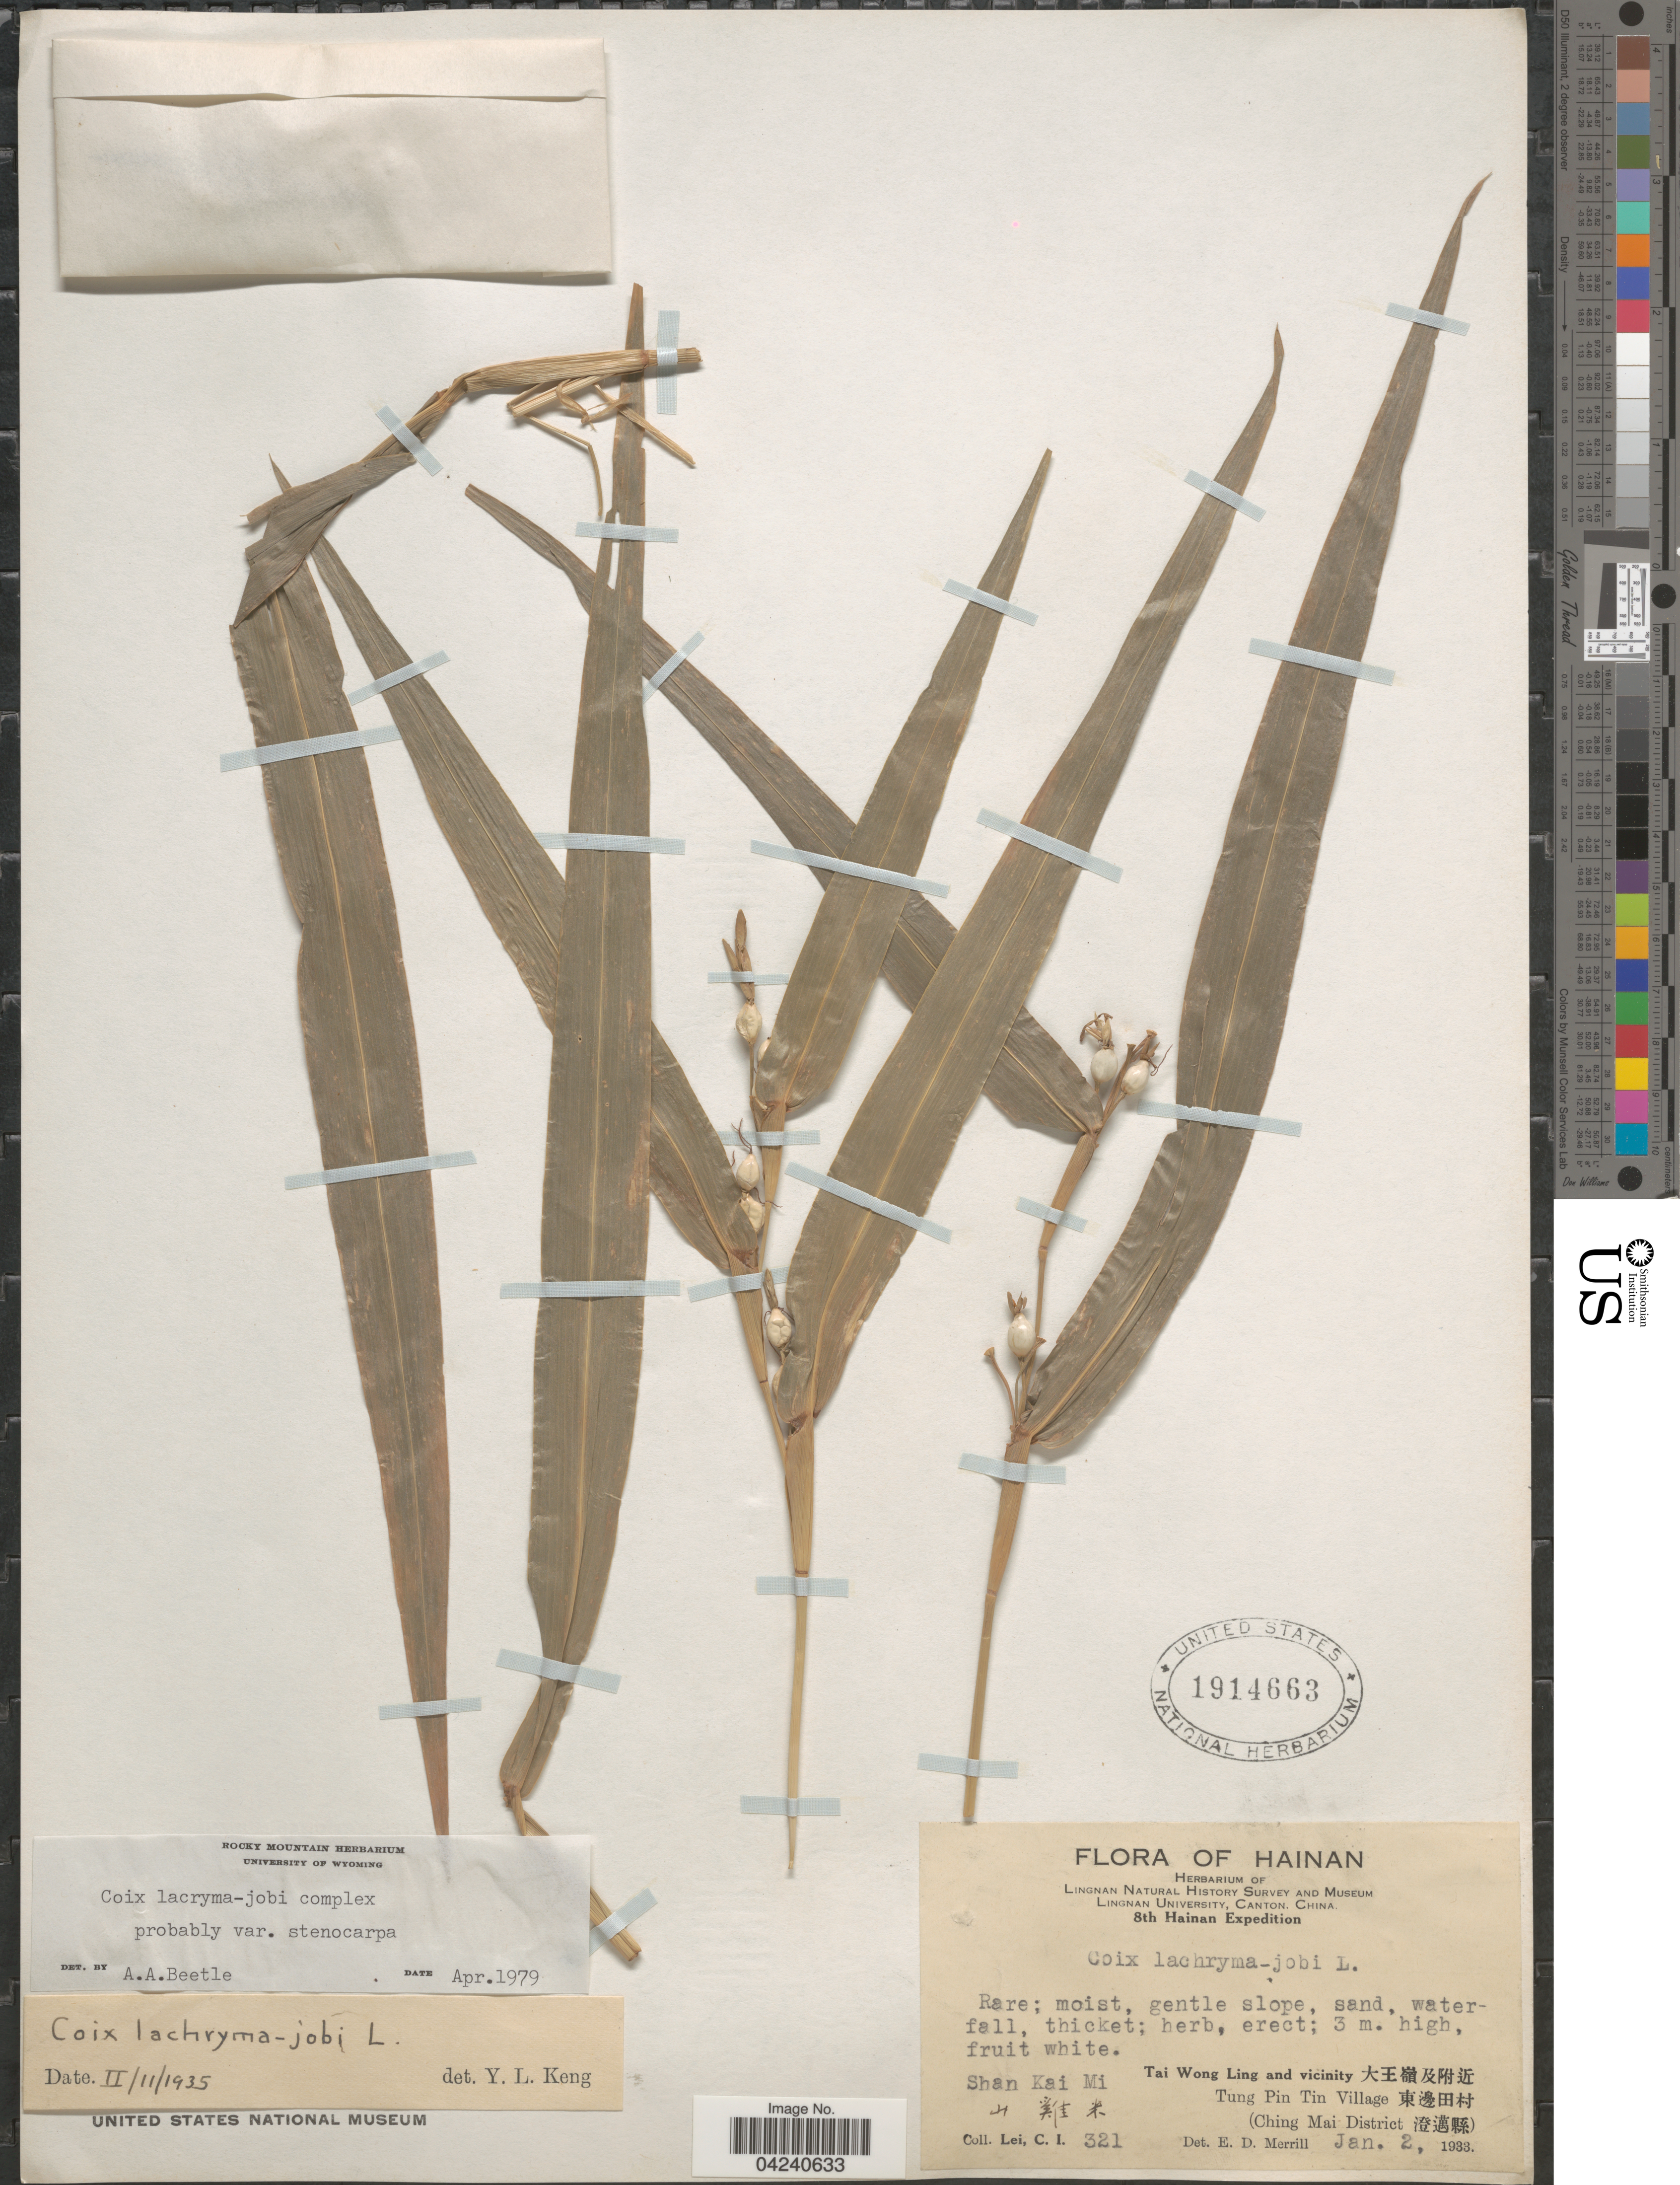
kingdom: Plantae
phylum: Tracheophyta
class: Liliopsida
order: Poales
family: Poaceae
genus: Coix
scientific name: Coix lacryma-jobi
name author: L.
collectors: C. I. Lei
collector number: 321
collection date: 1933-01-02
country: China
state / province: Hainan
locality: Lingnan Natural History Survey and Museum Lingnan University, Canton, China. 8th Hainan Expedition. Shan Kai Mi X. Tai Wong Ling and vicinity X. Tung Pin Tin Village X. (Ching Mai District X).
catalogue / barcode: US 1914663